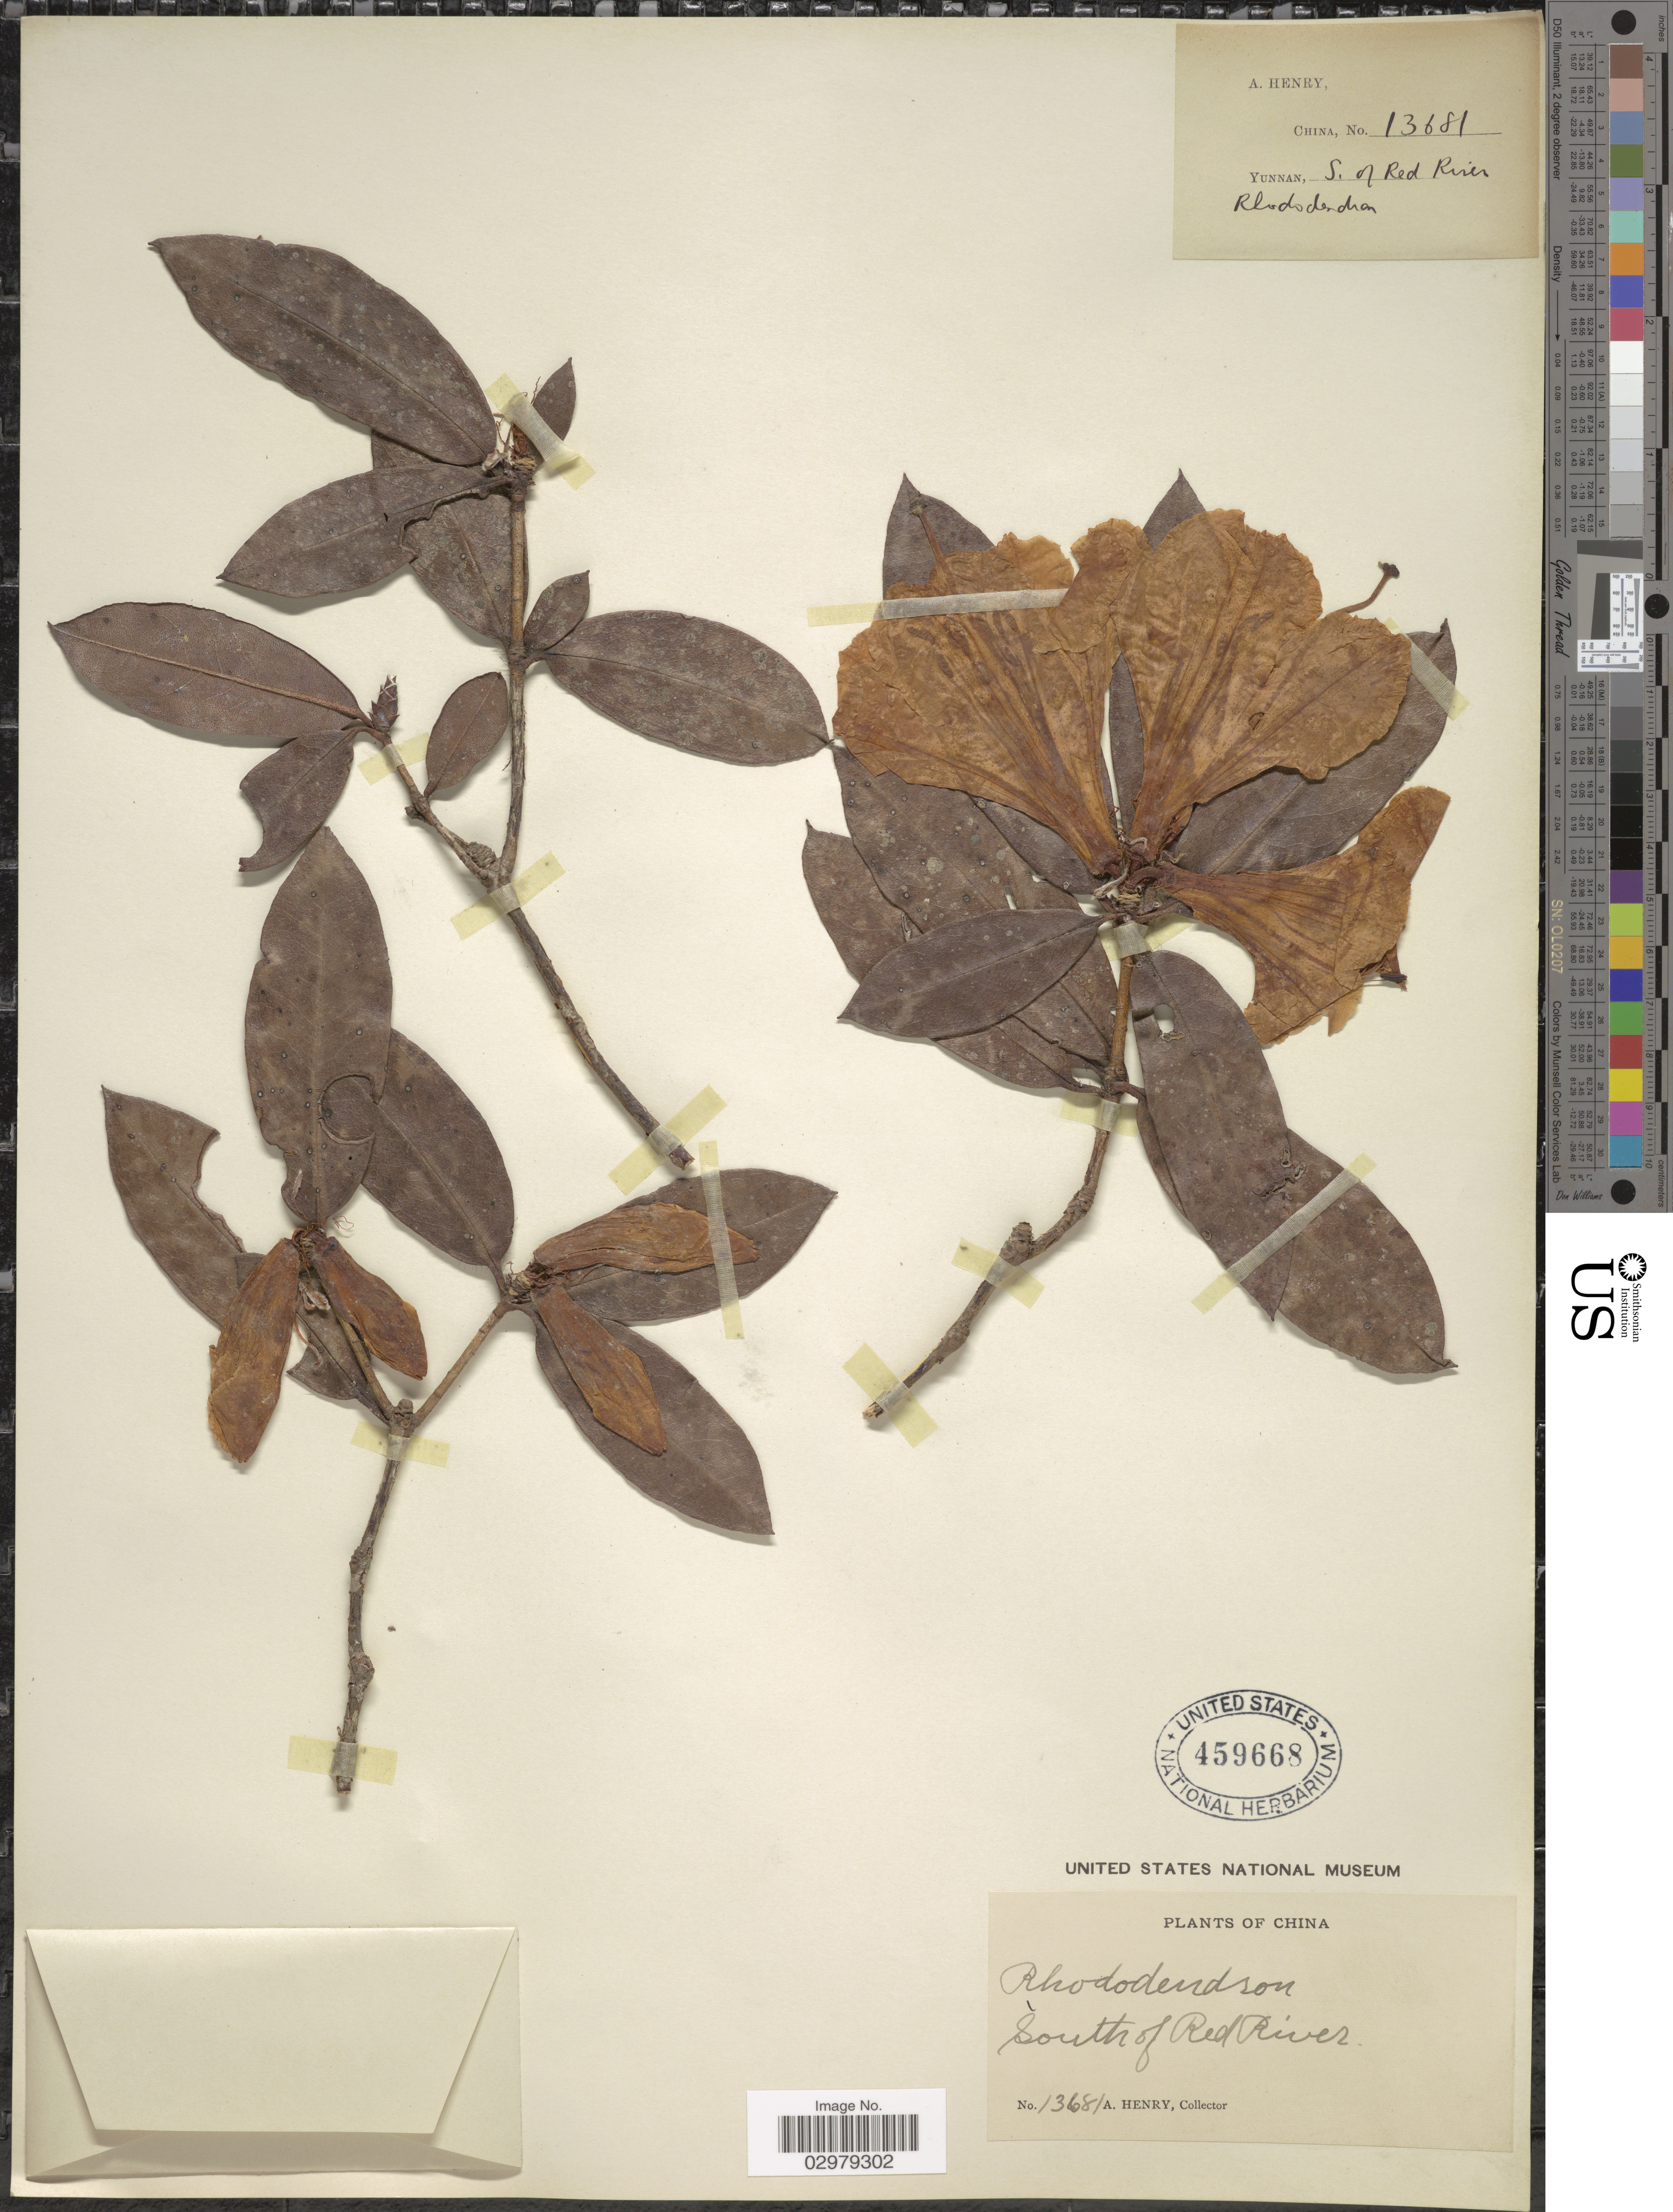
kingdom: Plantae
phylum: Tracheophyta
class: Magnoliopsida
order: Ericales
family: Ericaceae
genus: Rhododendron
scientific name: Rhododendron sp.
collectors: A. Henry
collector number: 13681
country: China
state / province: Yunnan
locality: South of Red River.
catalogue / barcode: US 459668